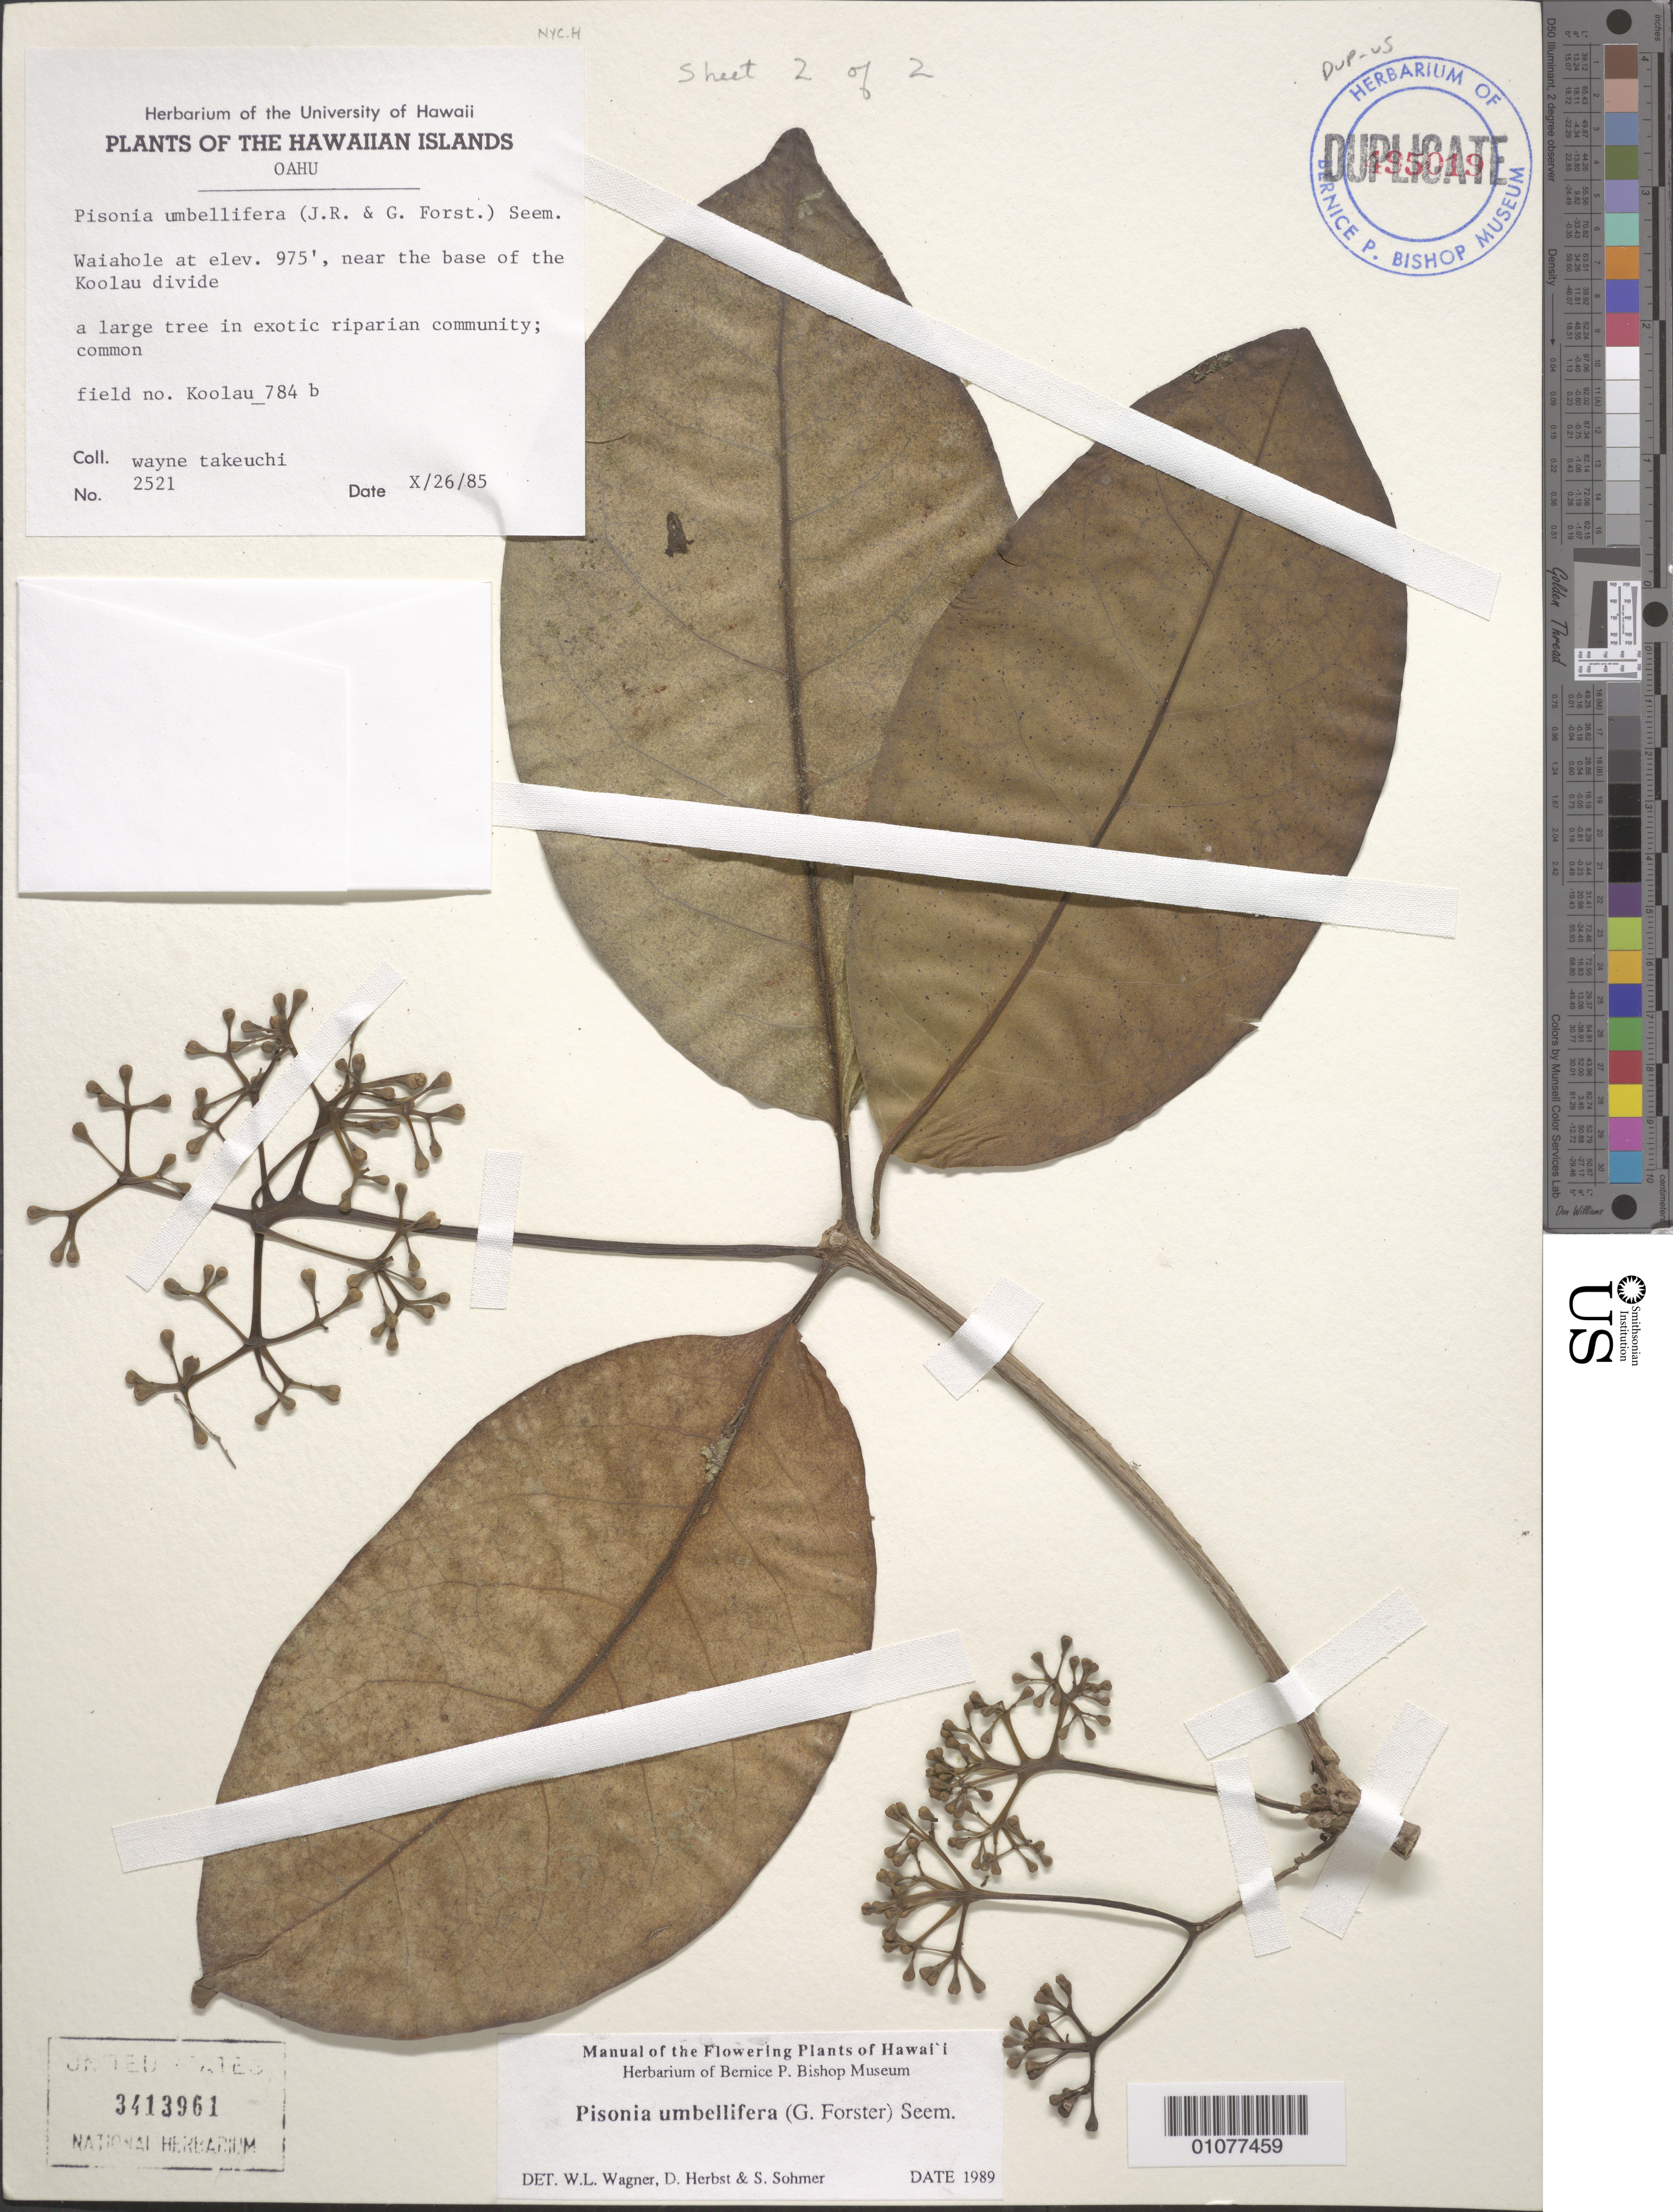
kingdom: Plantae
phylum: Tracheophyta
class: Magnoliopsida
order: Caryophyllales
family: Nyctaginaceae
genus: Ceodes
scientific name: Ceodes umbellifera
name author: J.R. Forst. & G. Forst.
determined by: Wagner, W. L., (BOT), Smithsonian Institution - National Museum of Natural History (UNITED STATES)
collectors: W. N. Takeuchi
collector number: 2521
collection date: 1985-10-26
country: United States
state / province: Hawaii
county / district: Honolulu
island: Oahu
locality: Waiahole near base of Koolau divide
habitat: exotic riparian community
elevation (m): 297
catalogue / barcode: US 3413961